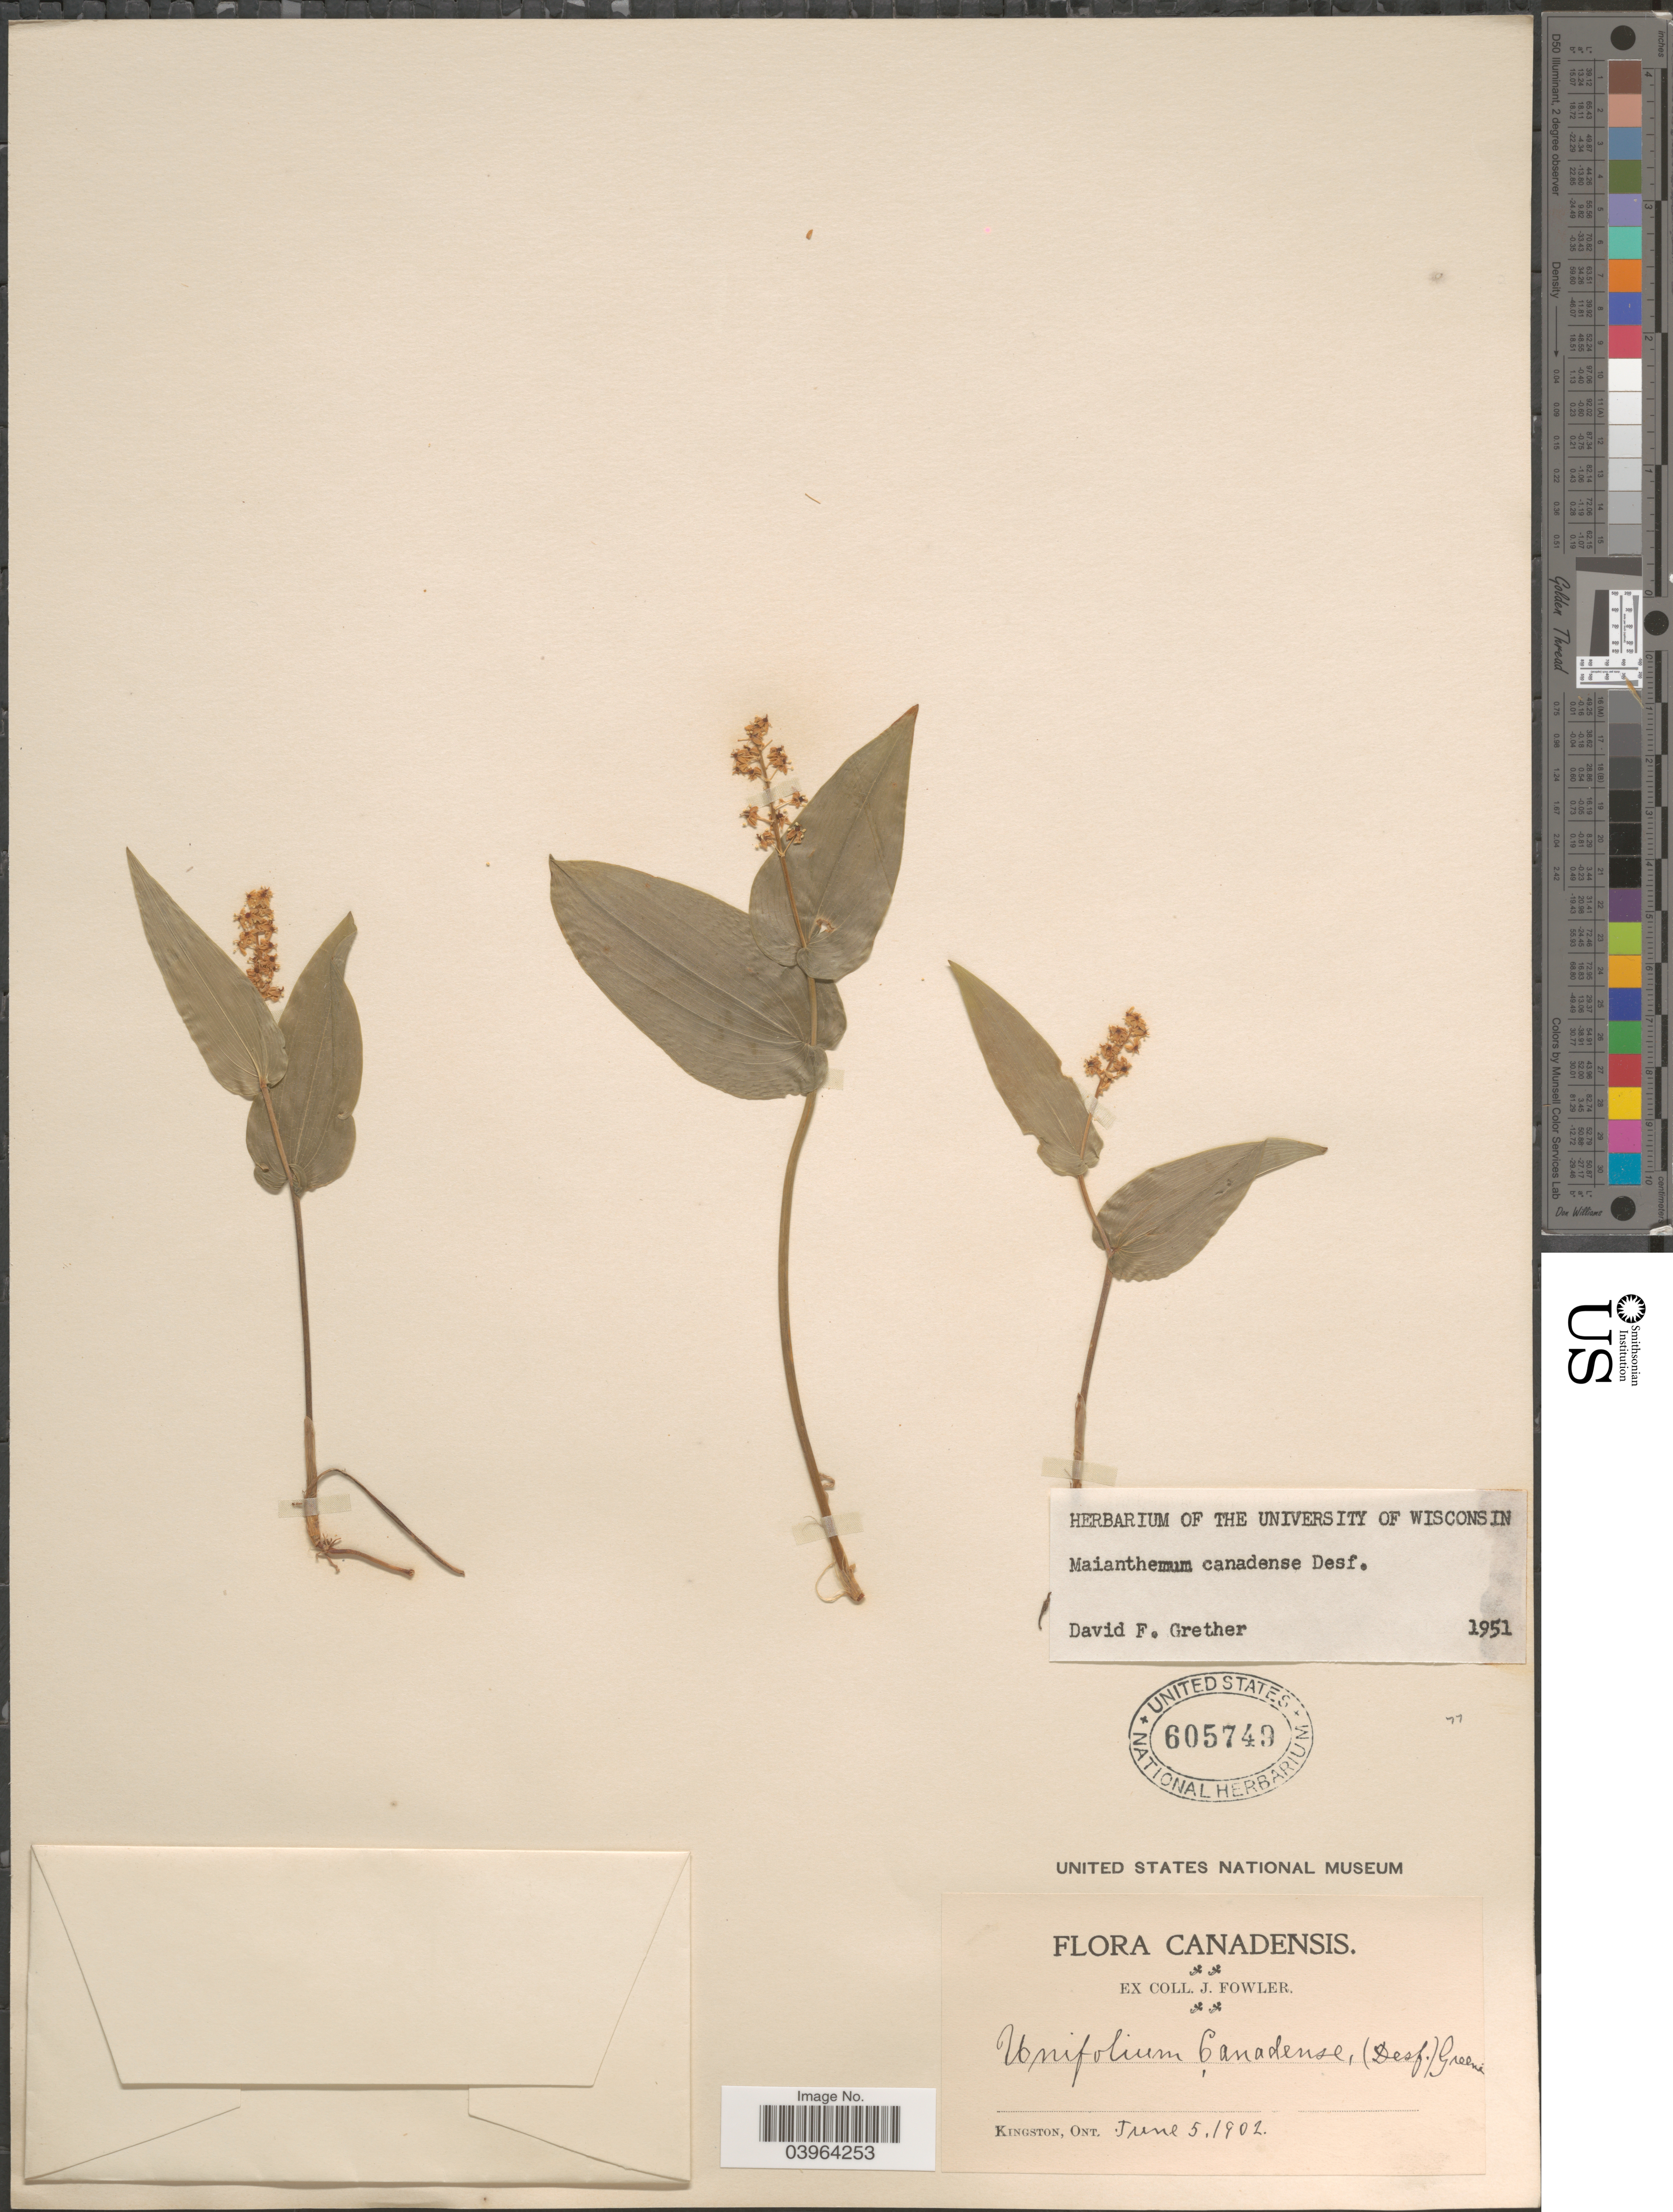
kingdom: Plantae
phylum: Tracheophyta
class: Liliopsida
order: Asparagales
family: Asparagaceae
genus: Maianthemum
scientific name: Maianthemum canadense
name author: Desf.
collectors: J. Fowler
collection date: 1902-06-05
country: Canada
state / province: Ontario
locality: Kingston.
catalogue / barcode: US 605749